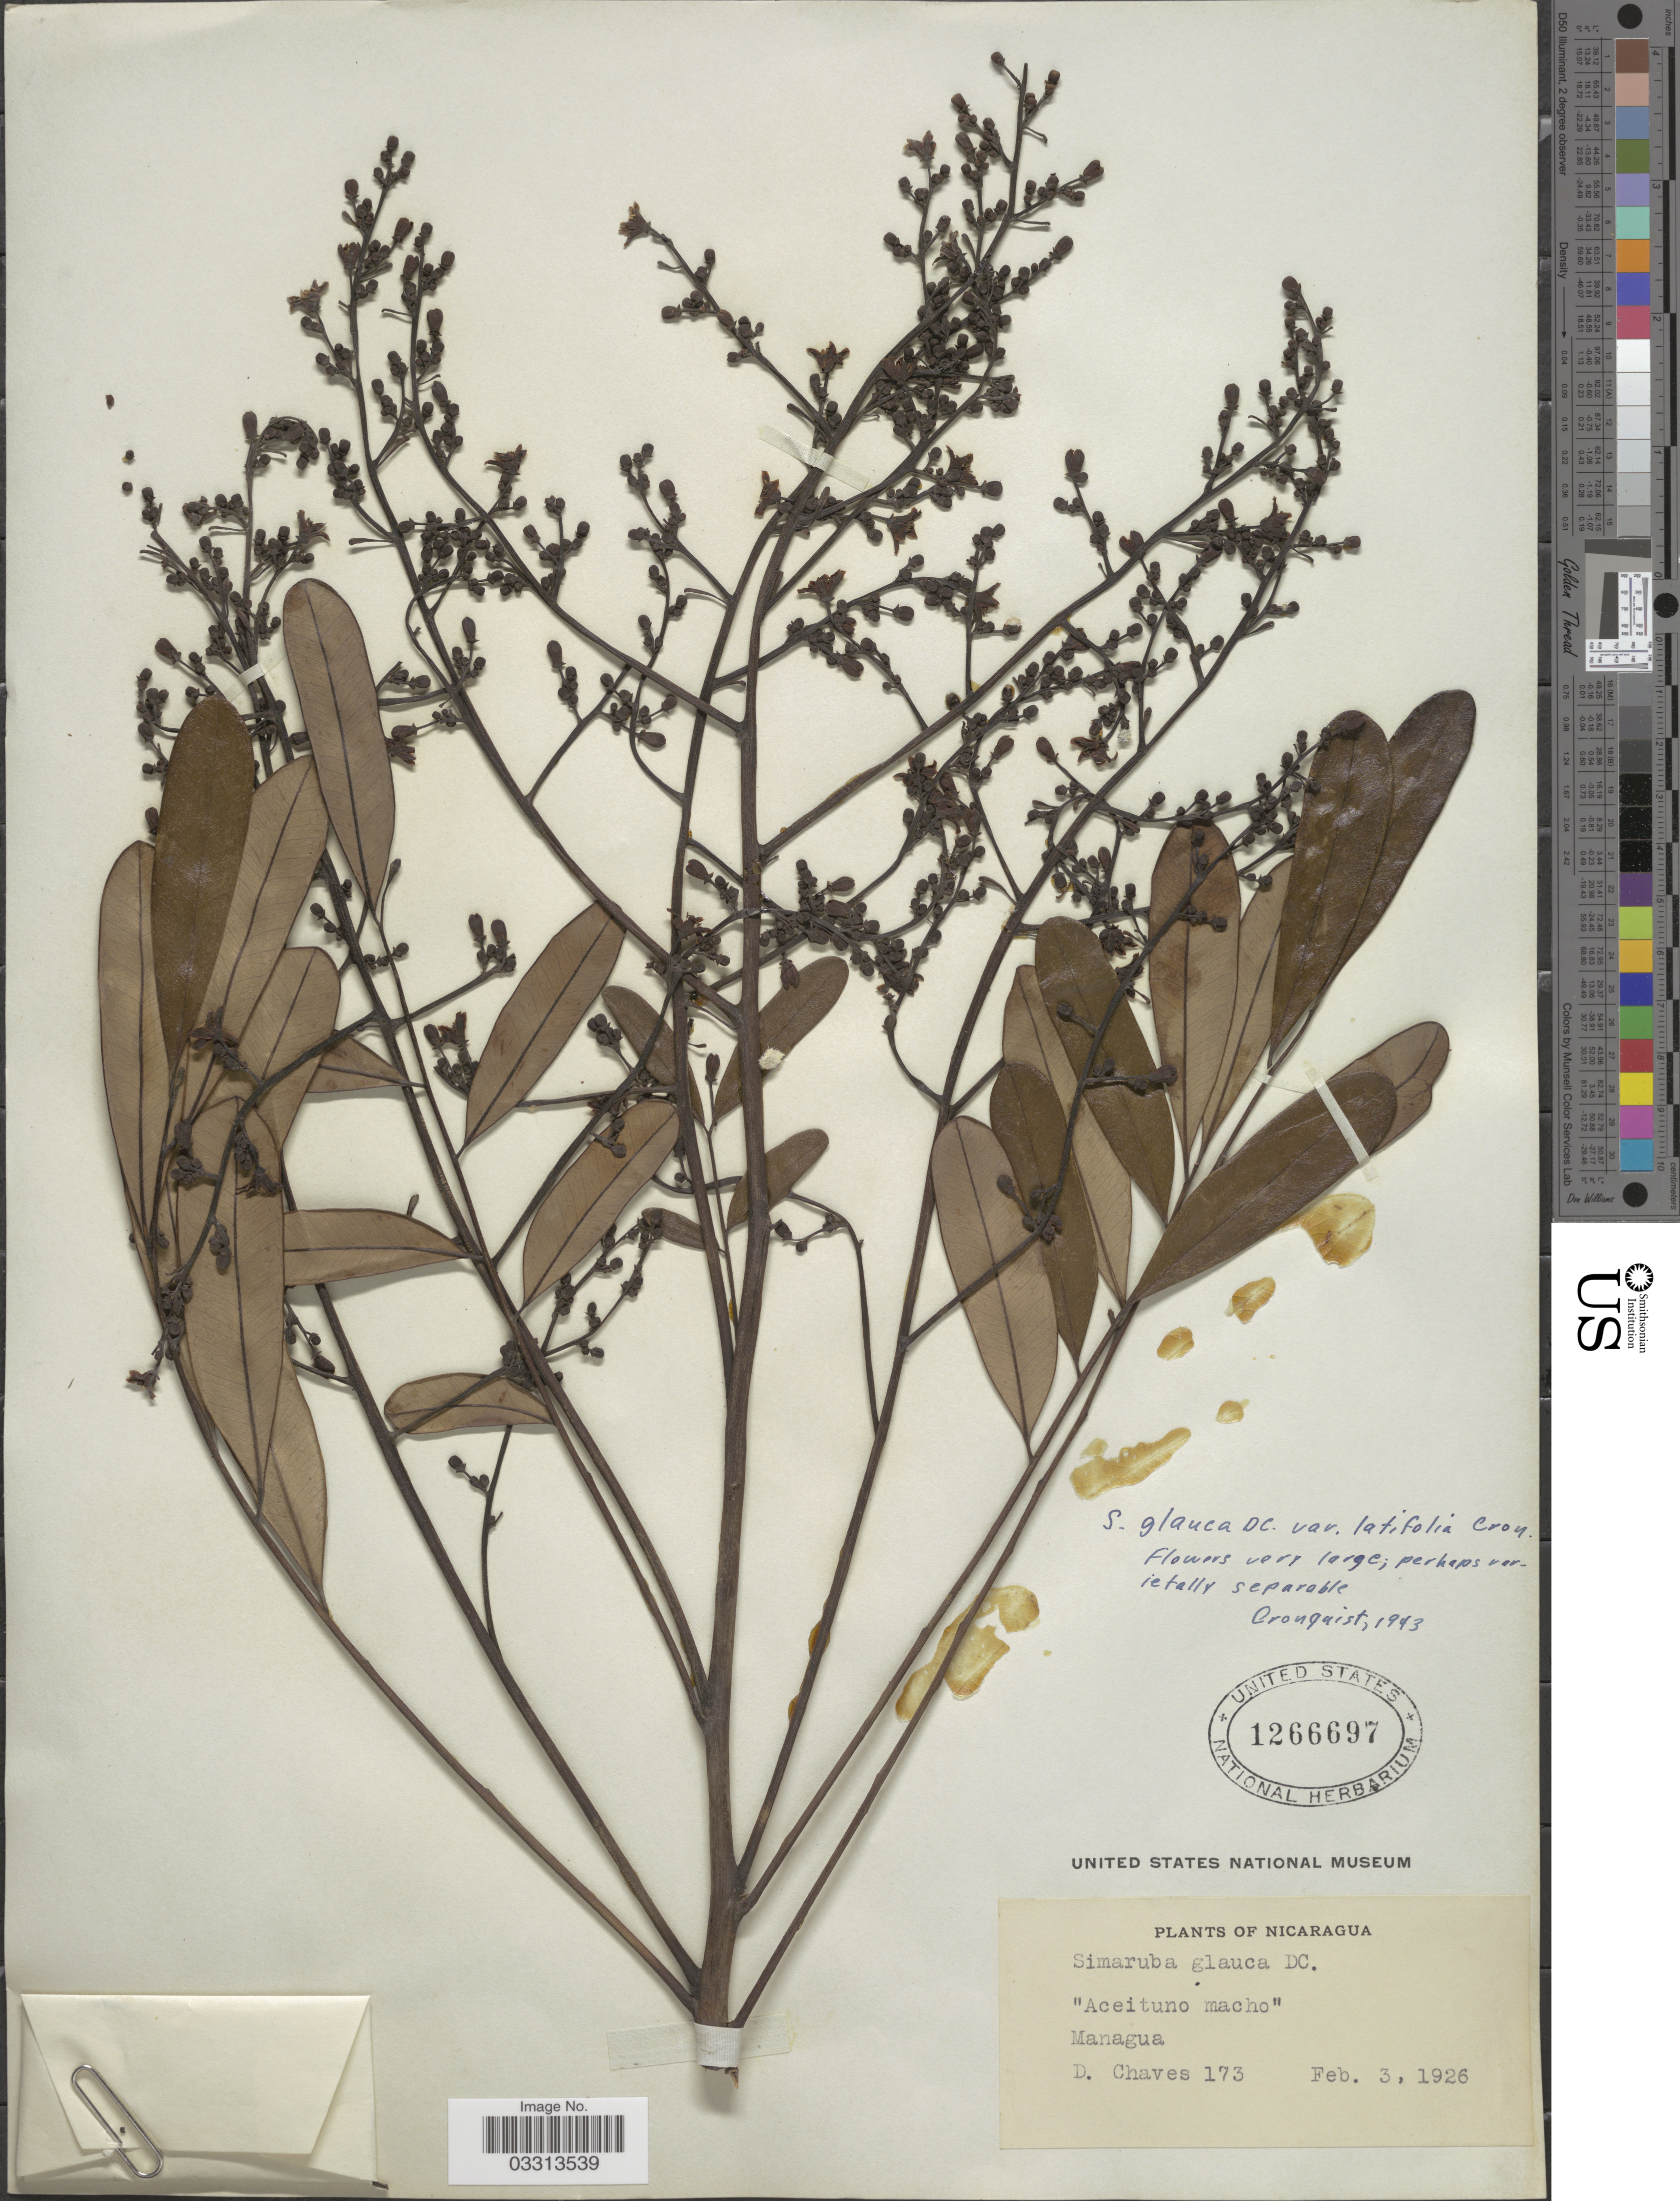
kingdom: Plantae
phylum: Tracheophyta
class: Magnoliopsida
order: Sapindales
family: Simaroubaceae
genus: Simarouba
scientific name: Simarouba glauca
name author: DC.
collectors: D. Chaves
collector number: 173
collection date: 1926-02-03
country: Nicaragua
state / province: Managua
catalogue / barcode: US 1266697